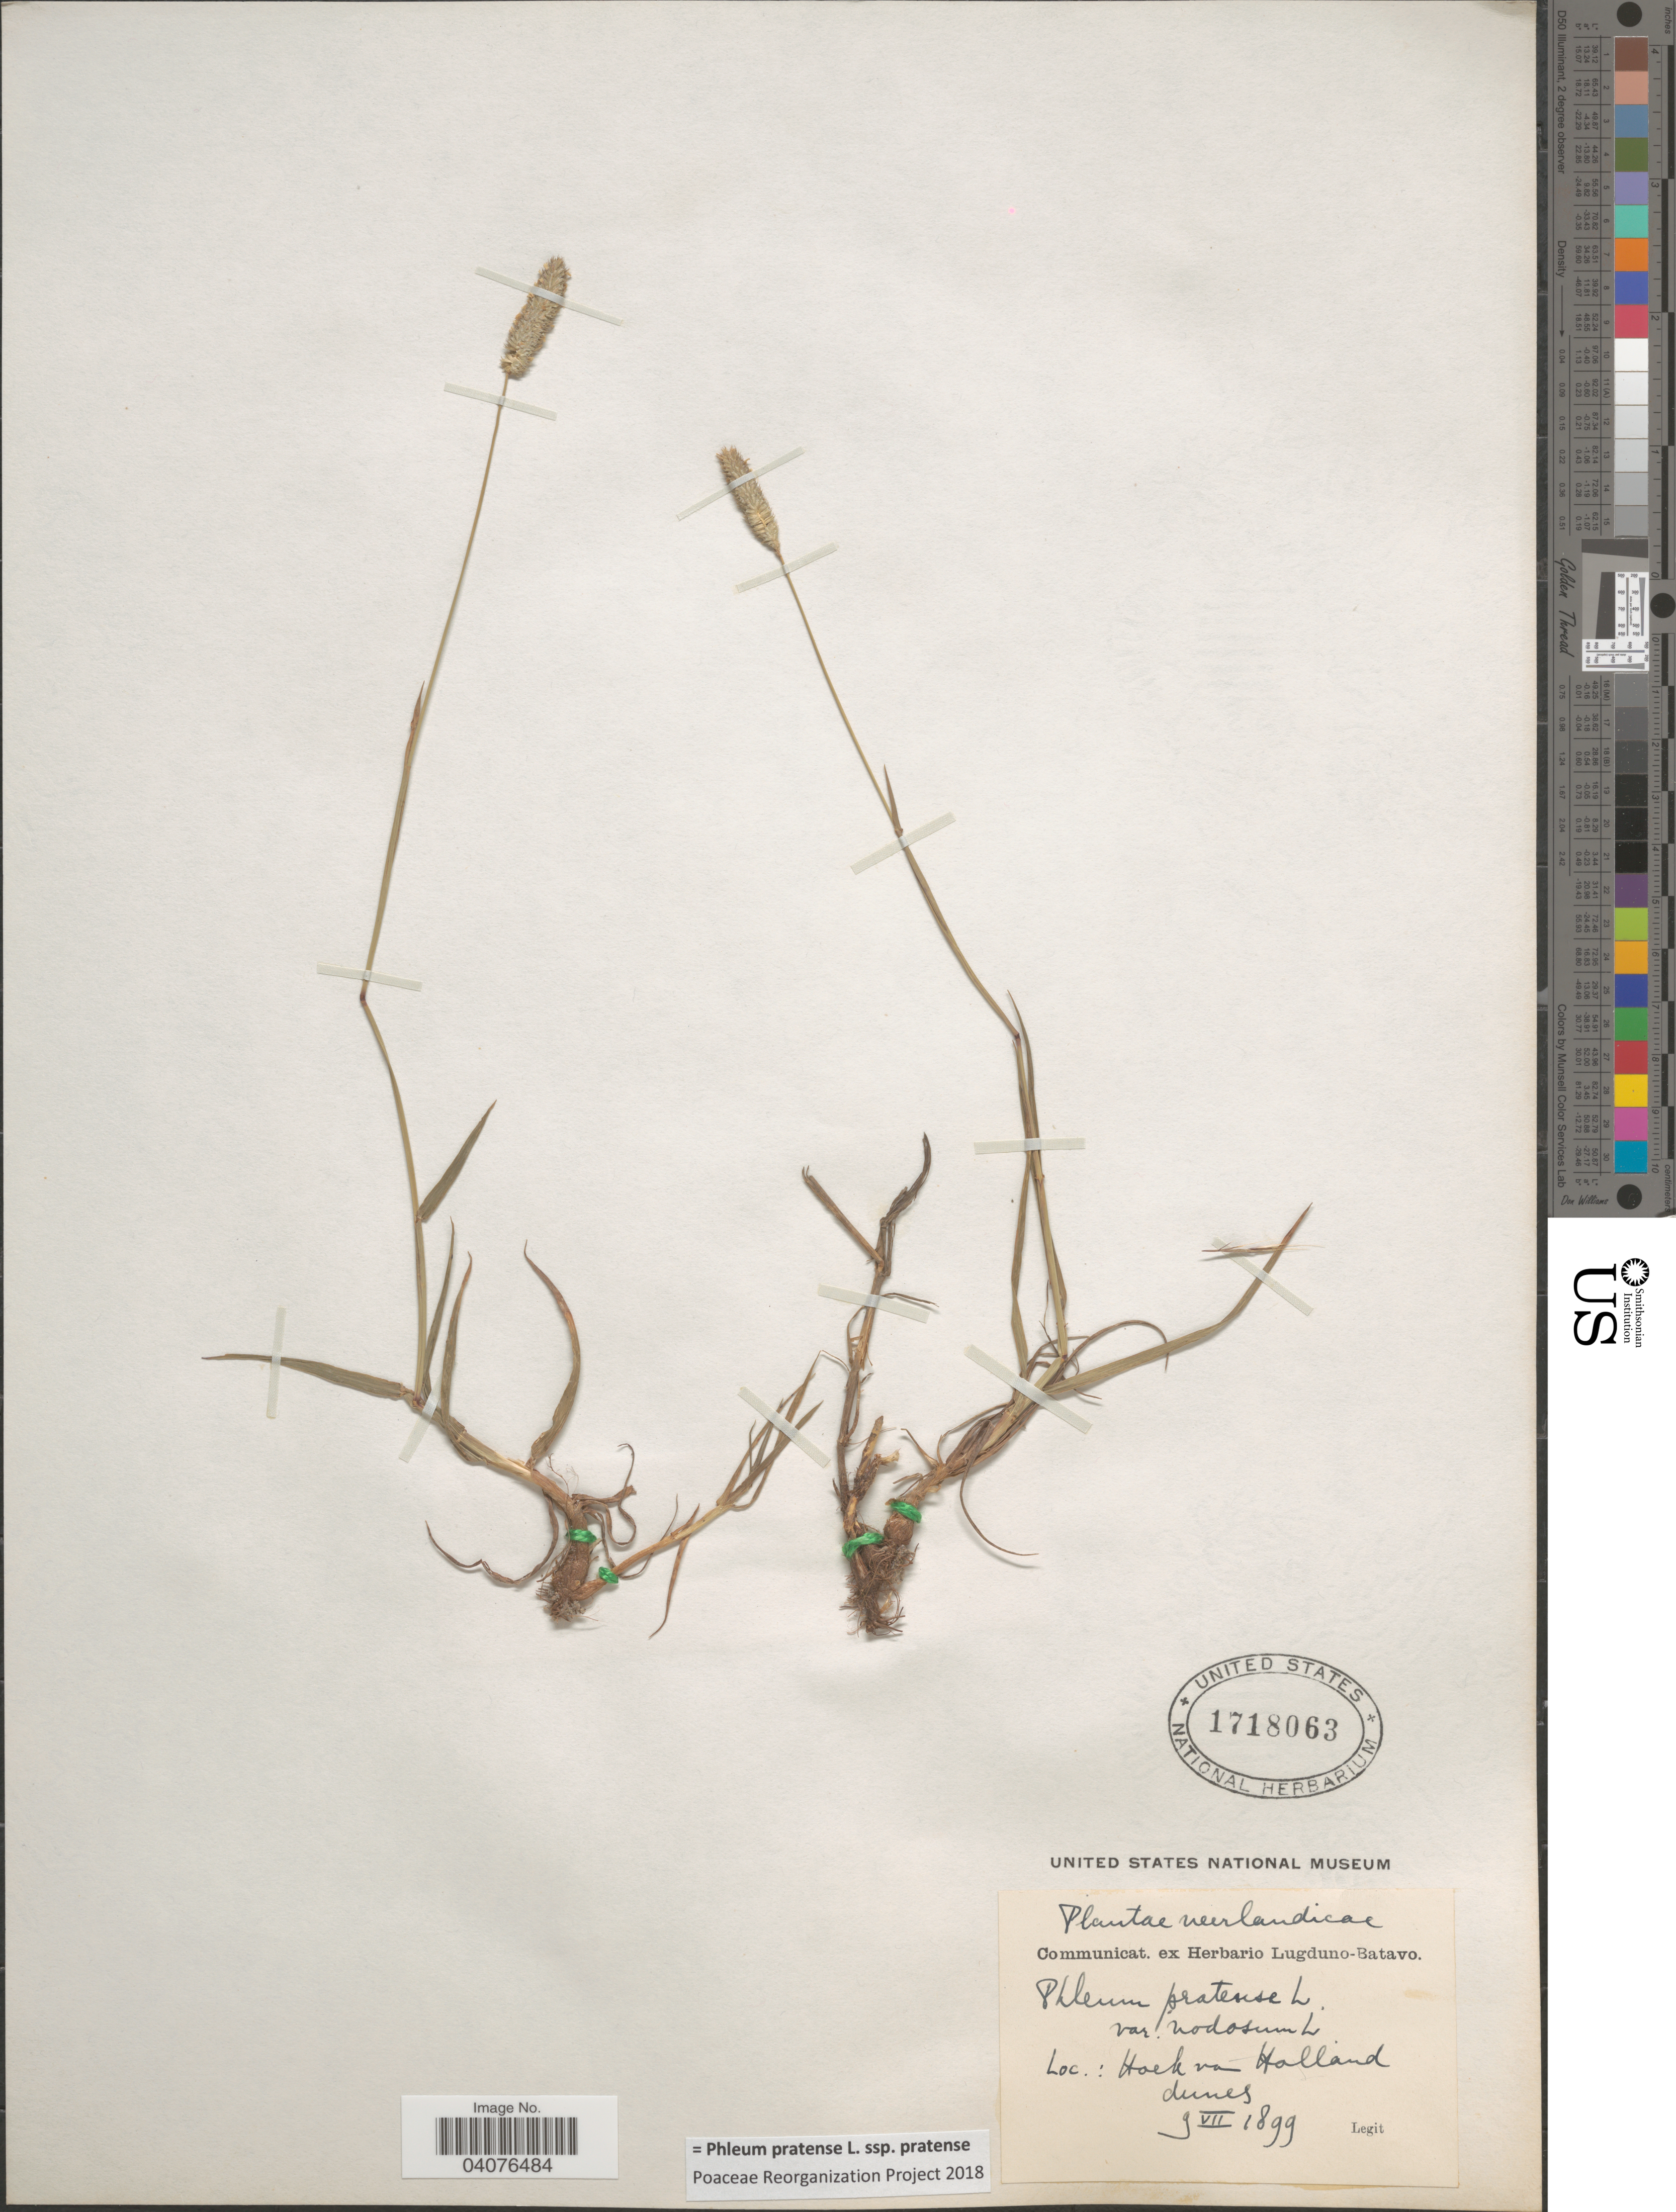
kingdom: Plantae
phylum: Tracheophyta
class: Liliopsida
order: Poales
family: Poaceae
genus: Phleum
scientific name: Phleum pratense subsp. pratense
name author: L.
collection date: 1899-07-09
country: Netherlands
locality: Neerlandicae. Hoek van Holland dunes.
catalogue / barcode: US 1718063